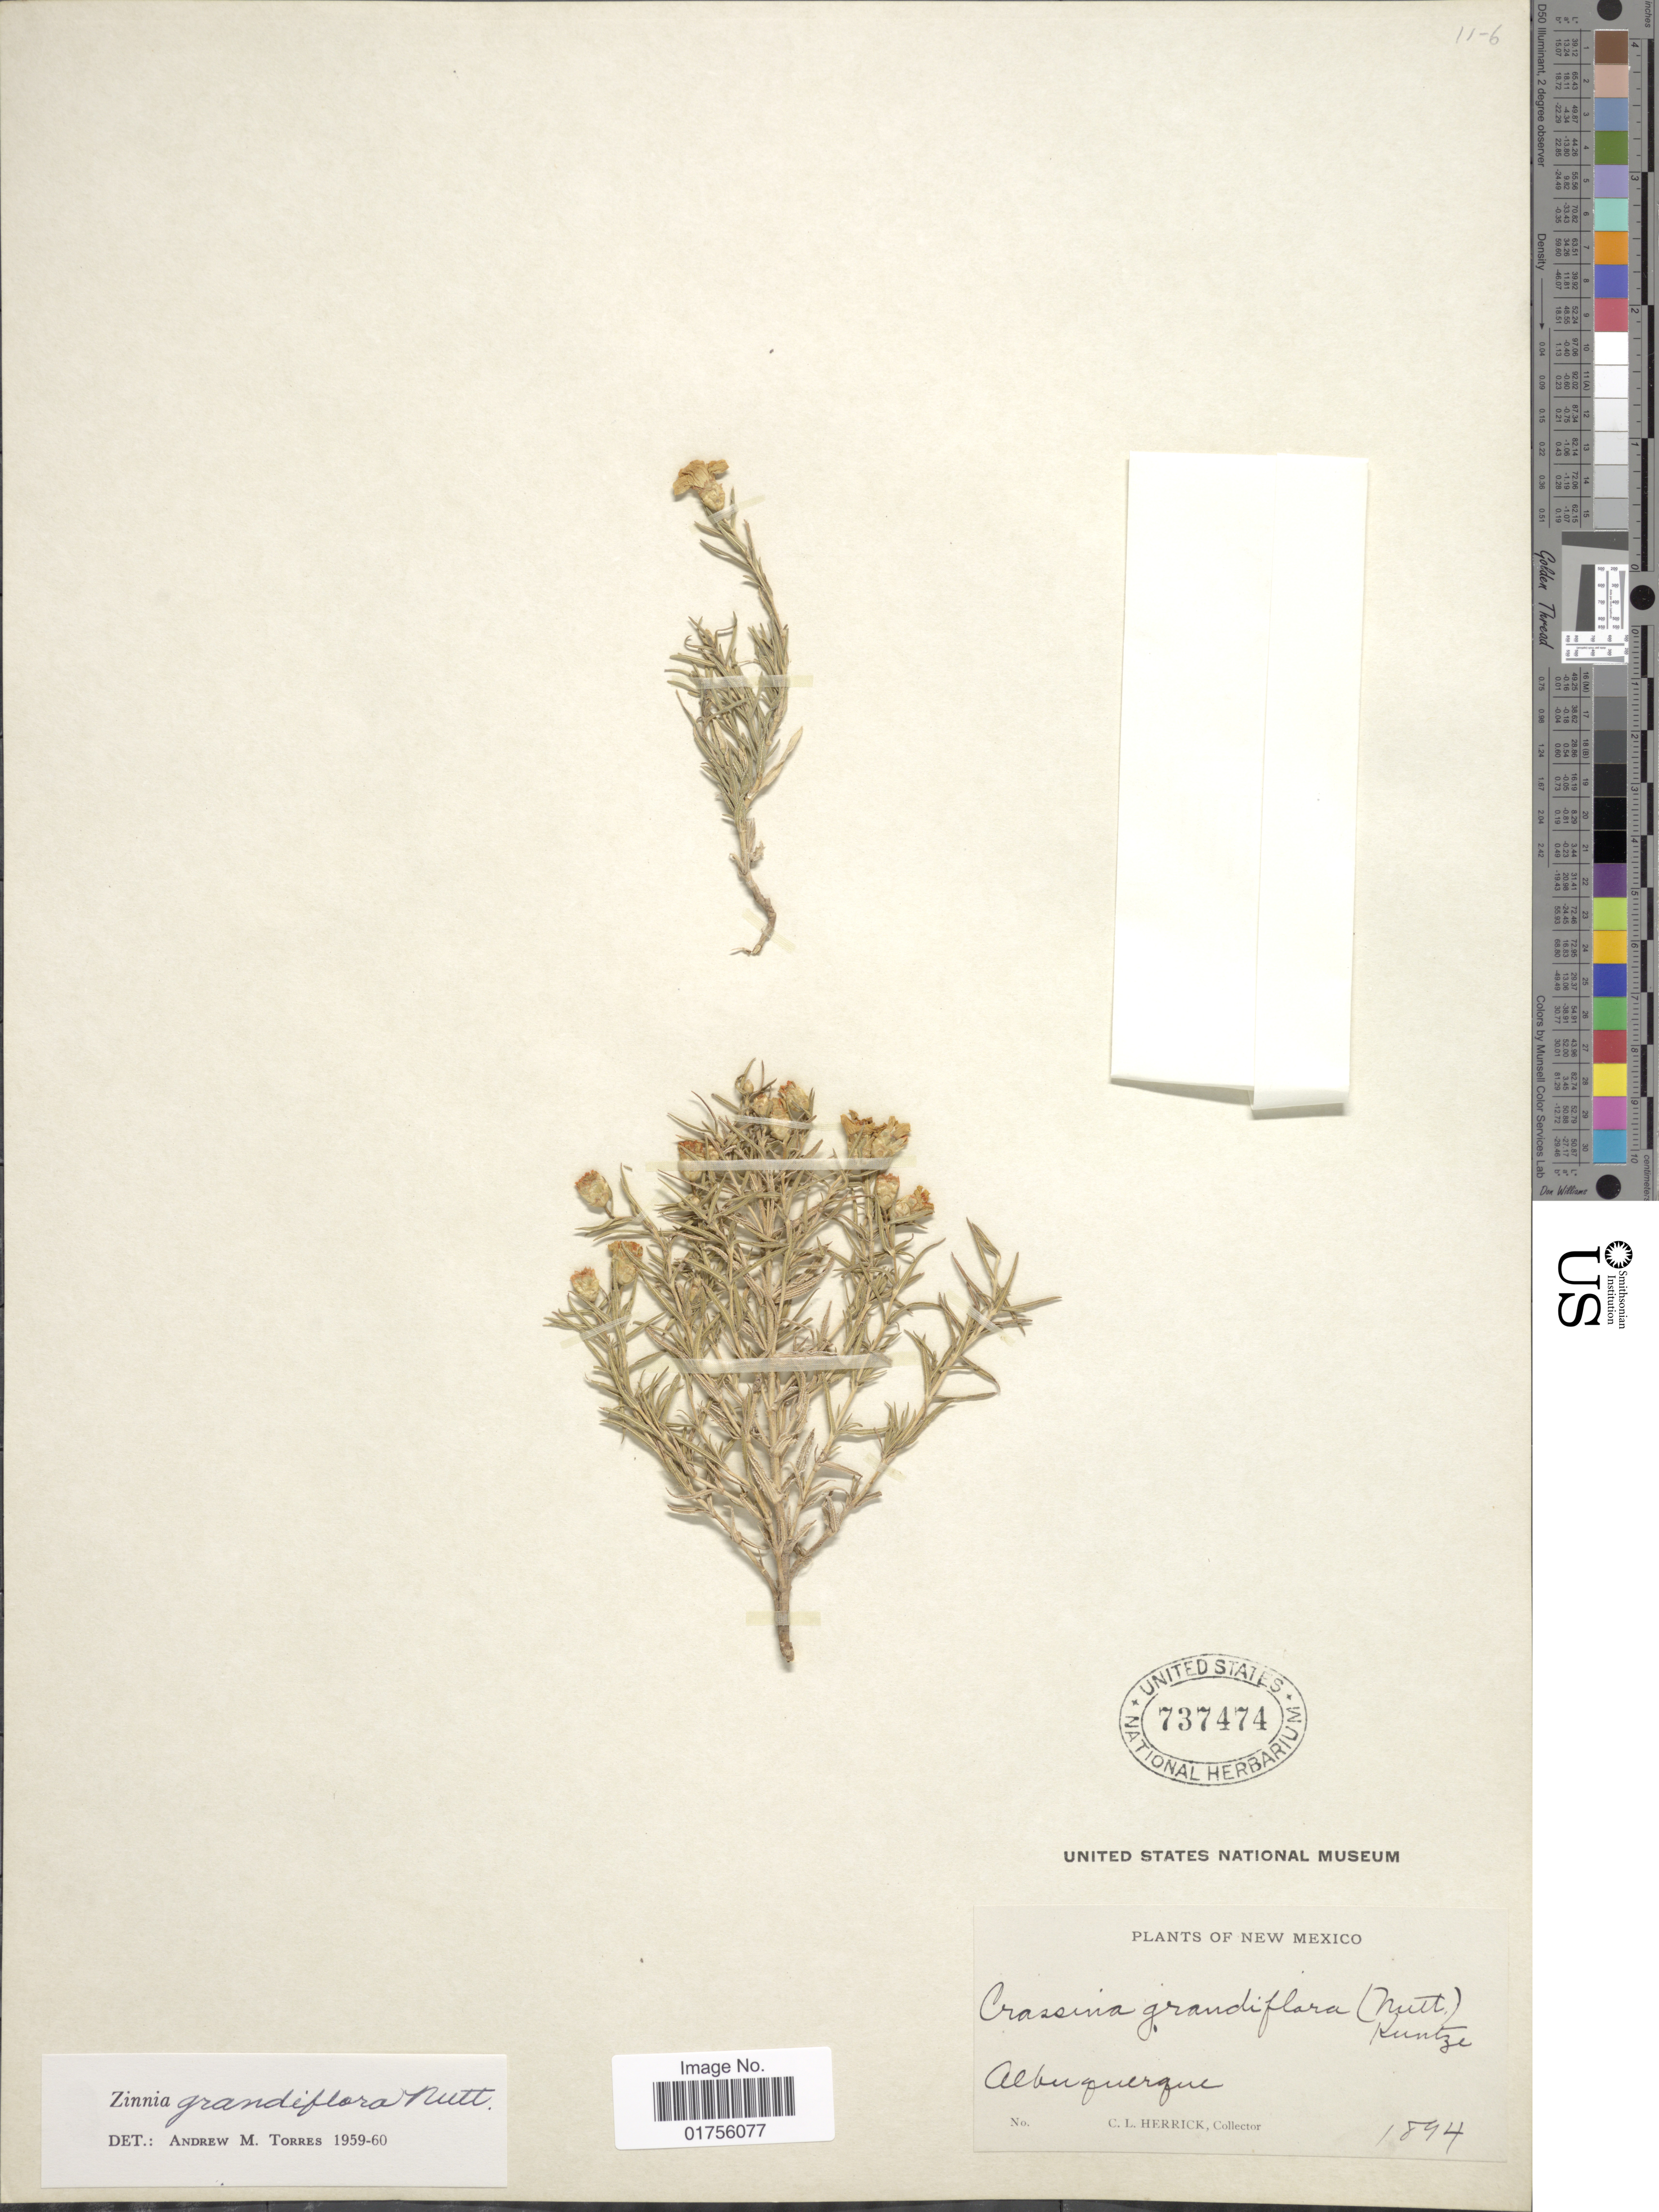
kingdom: Plantae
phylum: Tracheophyta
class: Magnoliopsida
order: Asterales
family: Asteraceae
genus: Zinnia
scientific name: Zinnia grandiflora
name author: Nutt.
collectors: C. Herrick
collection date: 1894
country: United States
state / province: New Mexico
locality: Albuquerque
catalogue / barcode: US 737474